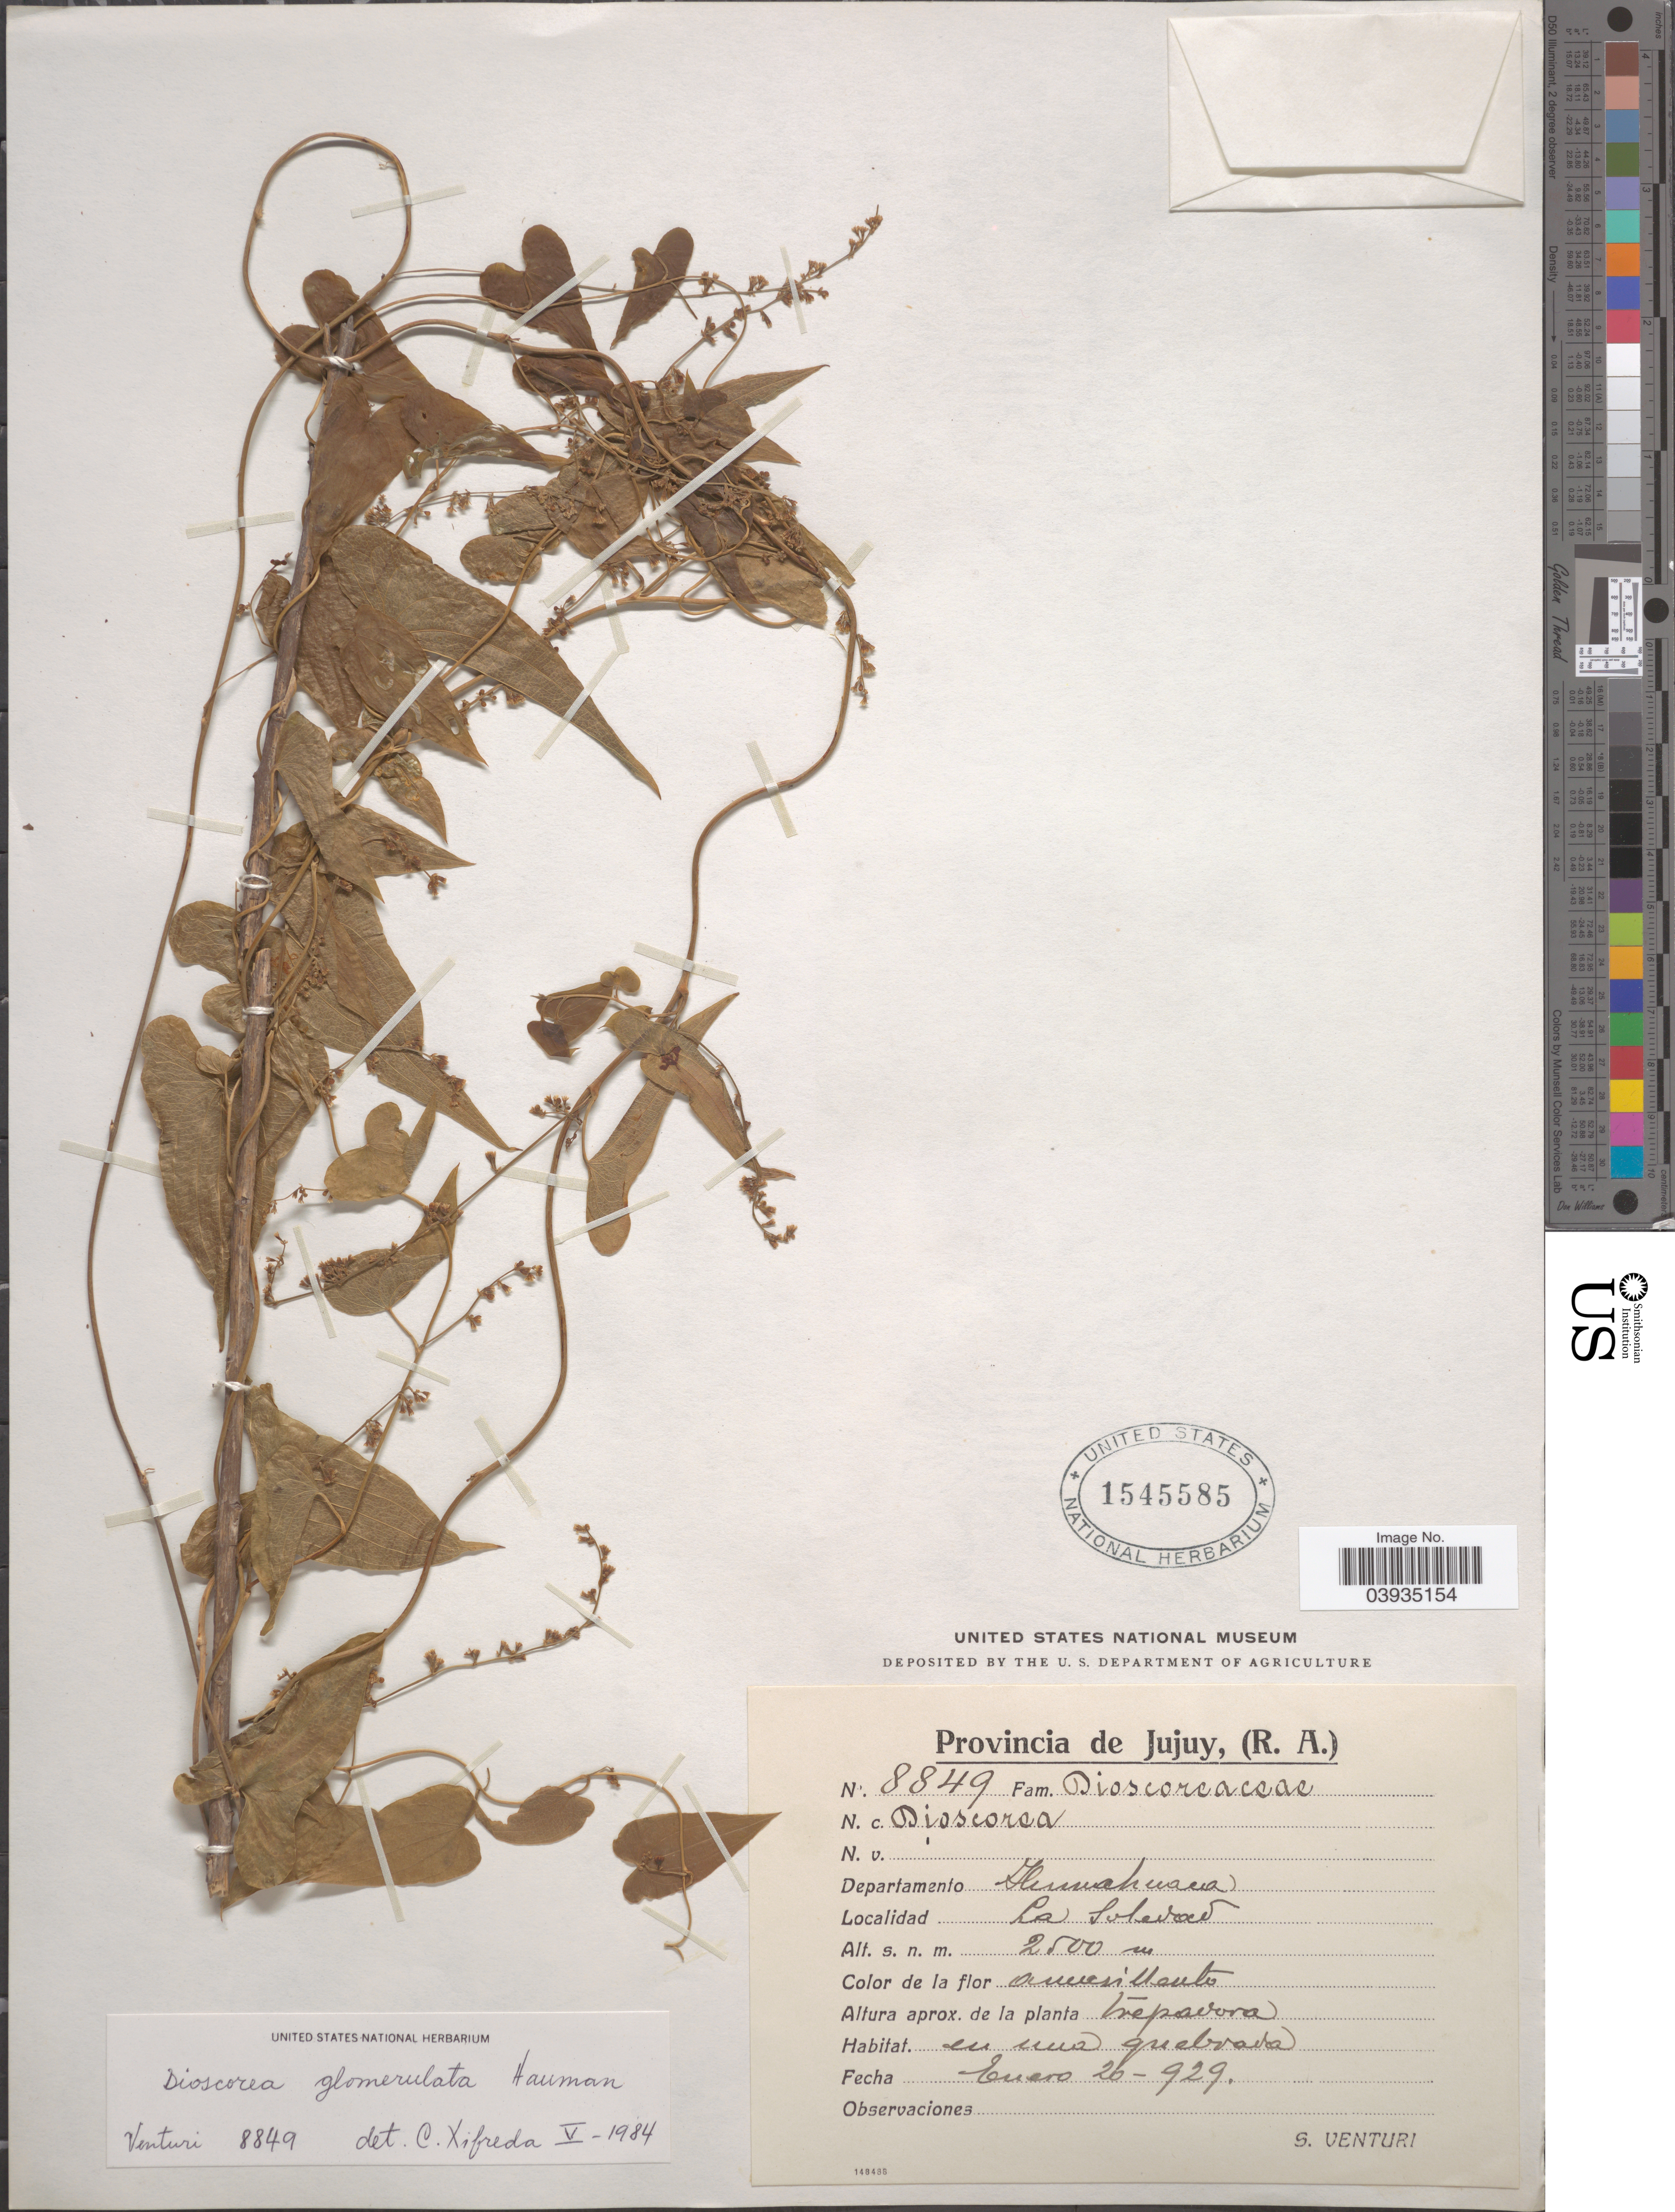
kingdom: Plantae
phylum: Tracheophyta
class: Liliopsida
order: Dioscoreales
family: Dioscoreaceae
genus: Dioscorea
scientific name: Dioscorea glomerulata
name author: Hauman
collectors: S. Venturi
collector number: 8849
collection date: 1929-01-20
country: Argentina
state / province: Jujuy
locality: Departamento Humahuaca. La Soledad.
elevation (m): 2500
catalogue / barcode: US 1545585